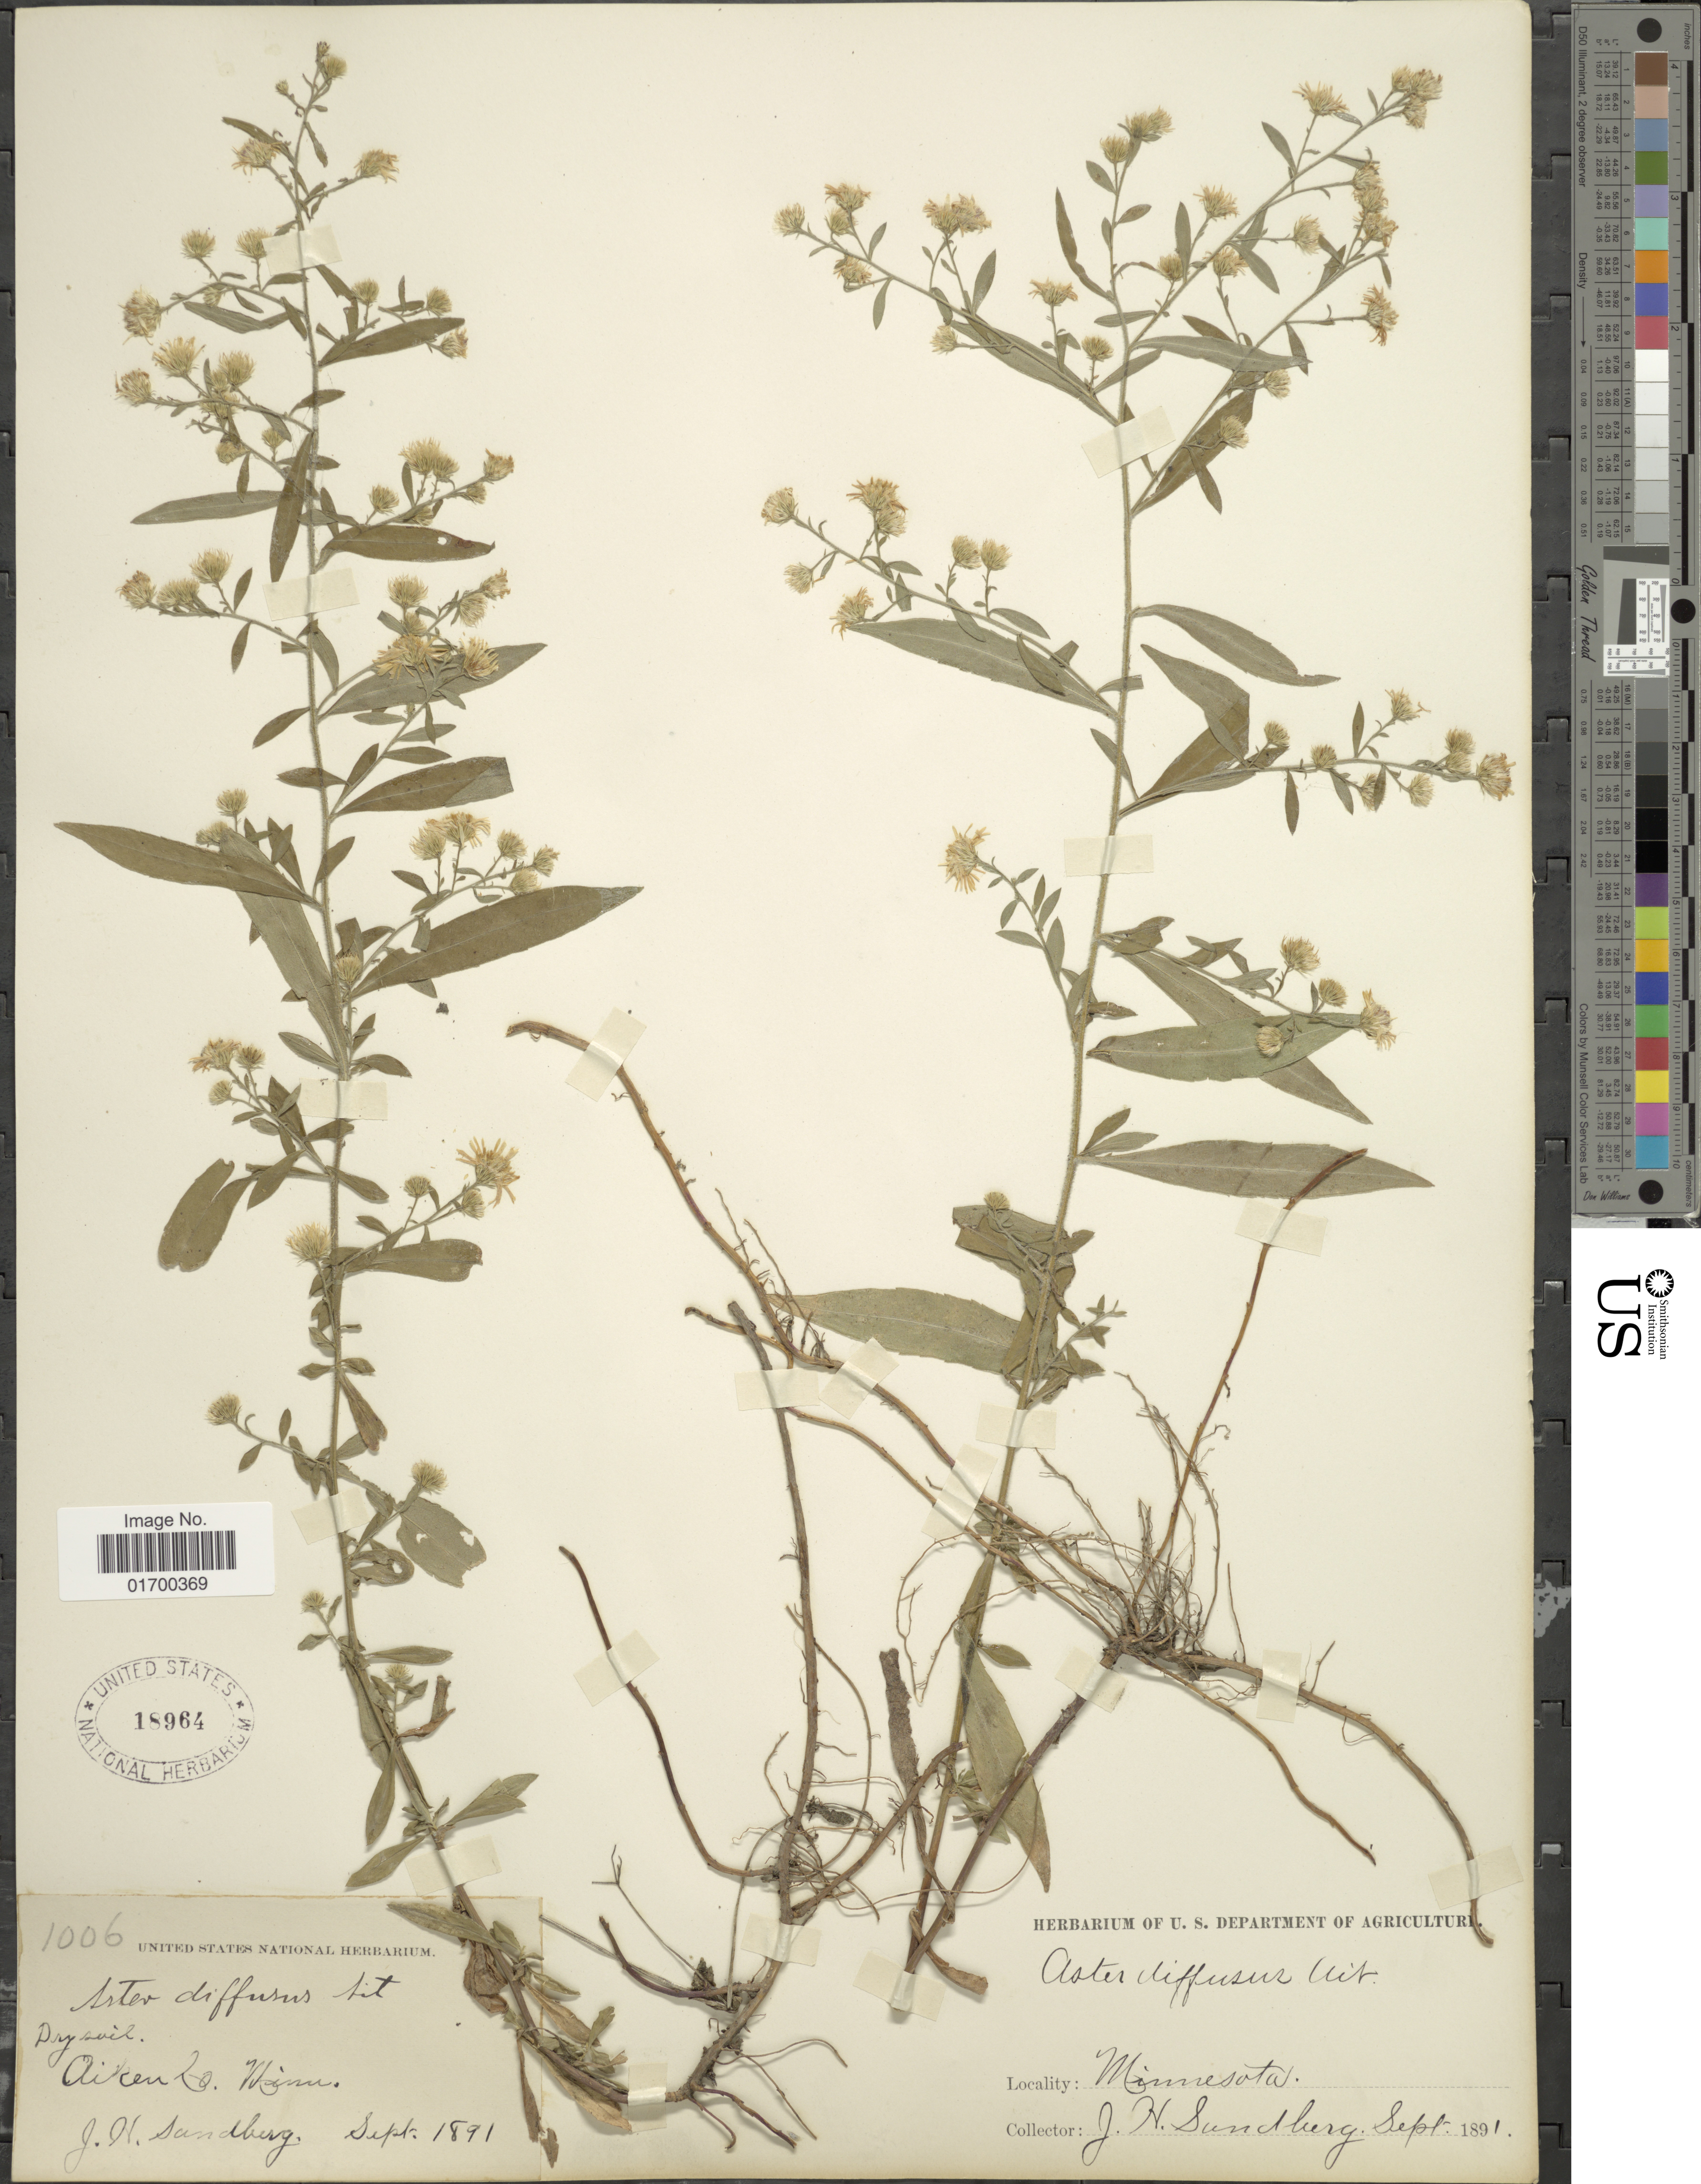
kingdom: Plantae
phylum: Tracheophyta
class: Magnoliopsida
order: Asterales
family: Asteraceae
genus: Symphyotrichum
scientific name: Symphyotrichum lateriflorum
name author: (L.) Á. Löve & D. Löve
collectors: J. H. Sandberg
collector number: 1006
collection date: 1891-09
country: United States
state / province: Minnesota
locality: Aiken Co.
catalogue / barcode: US 18964